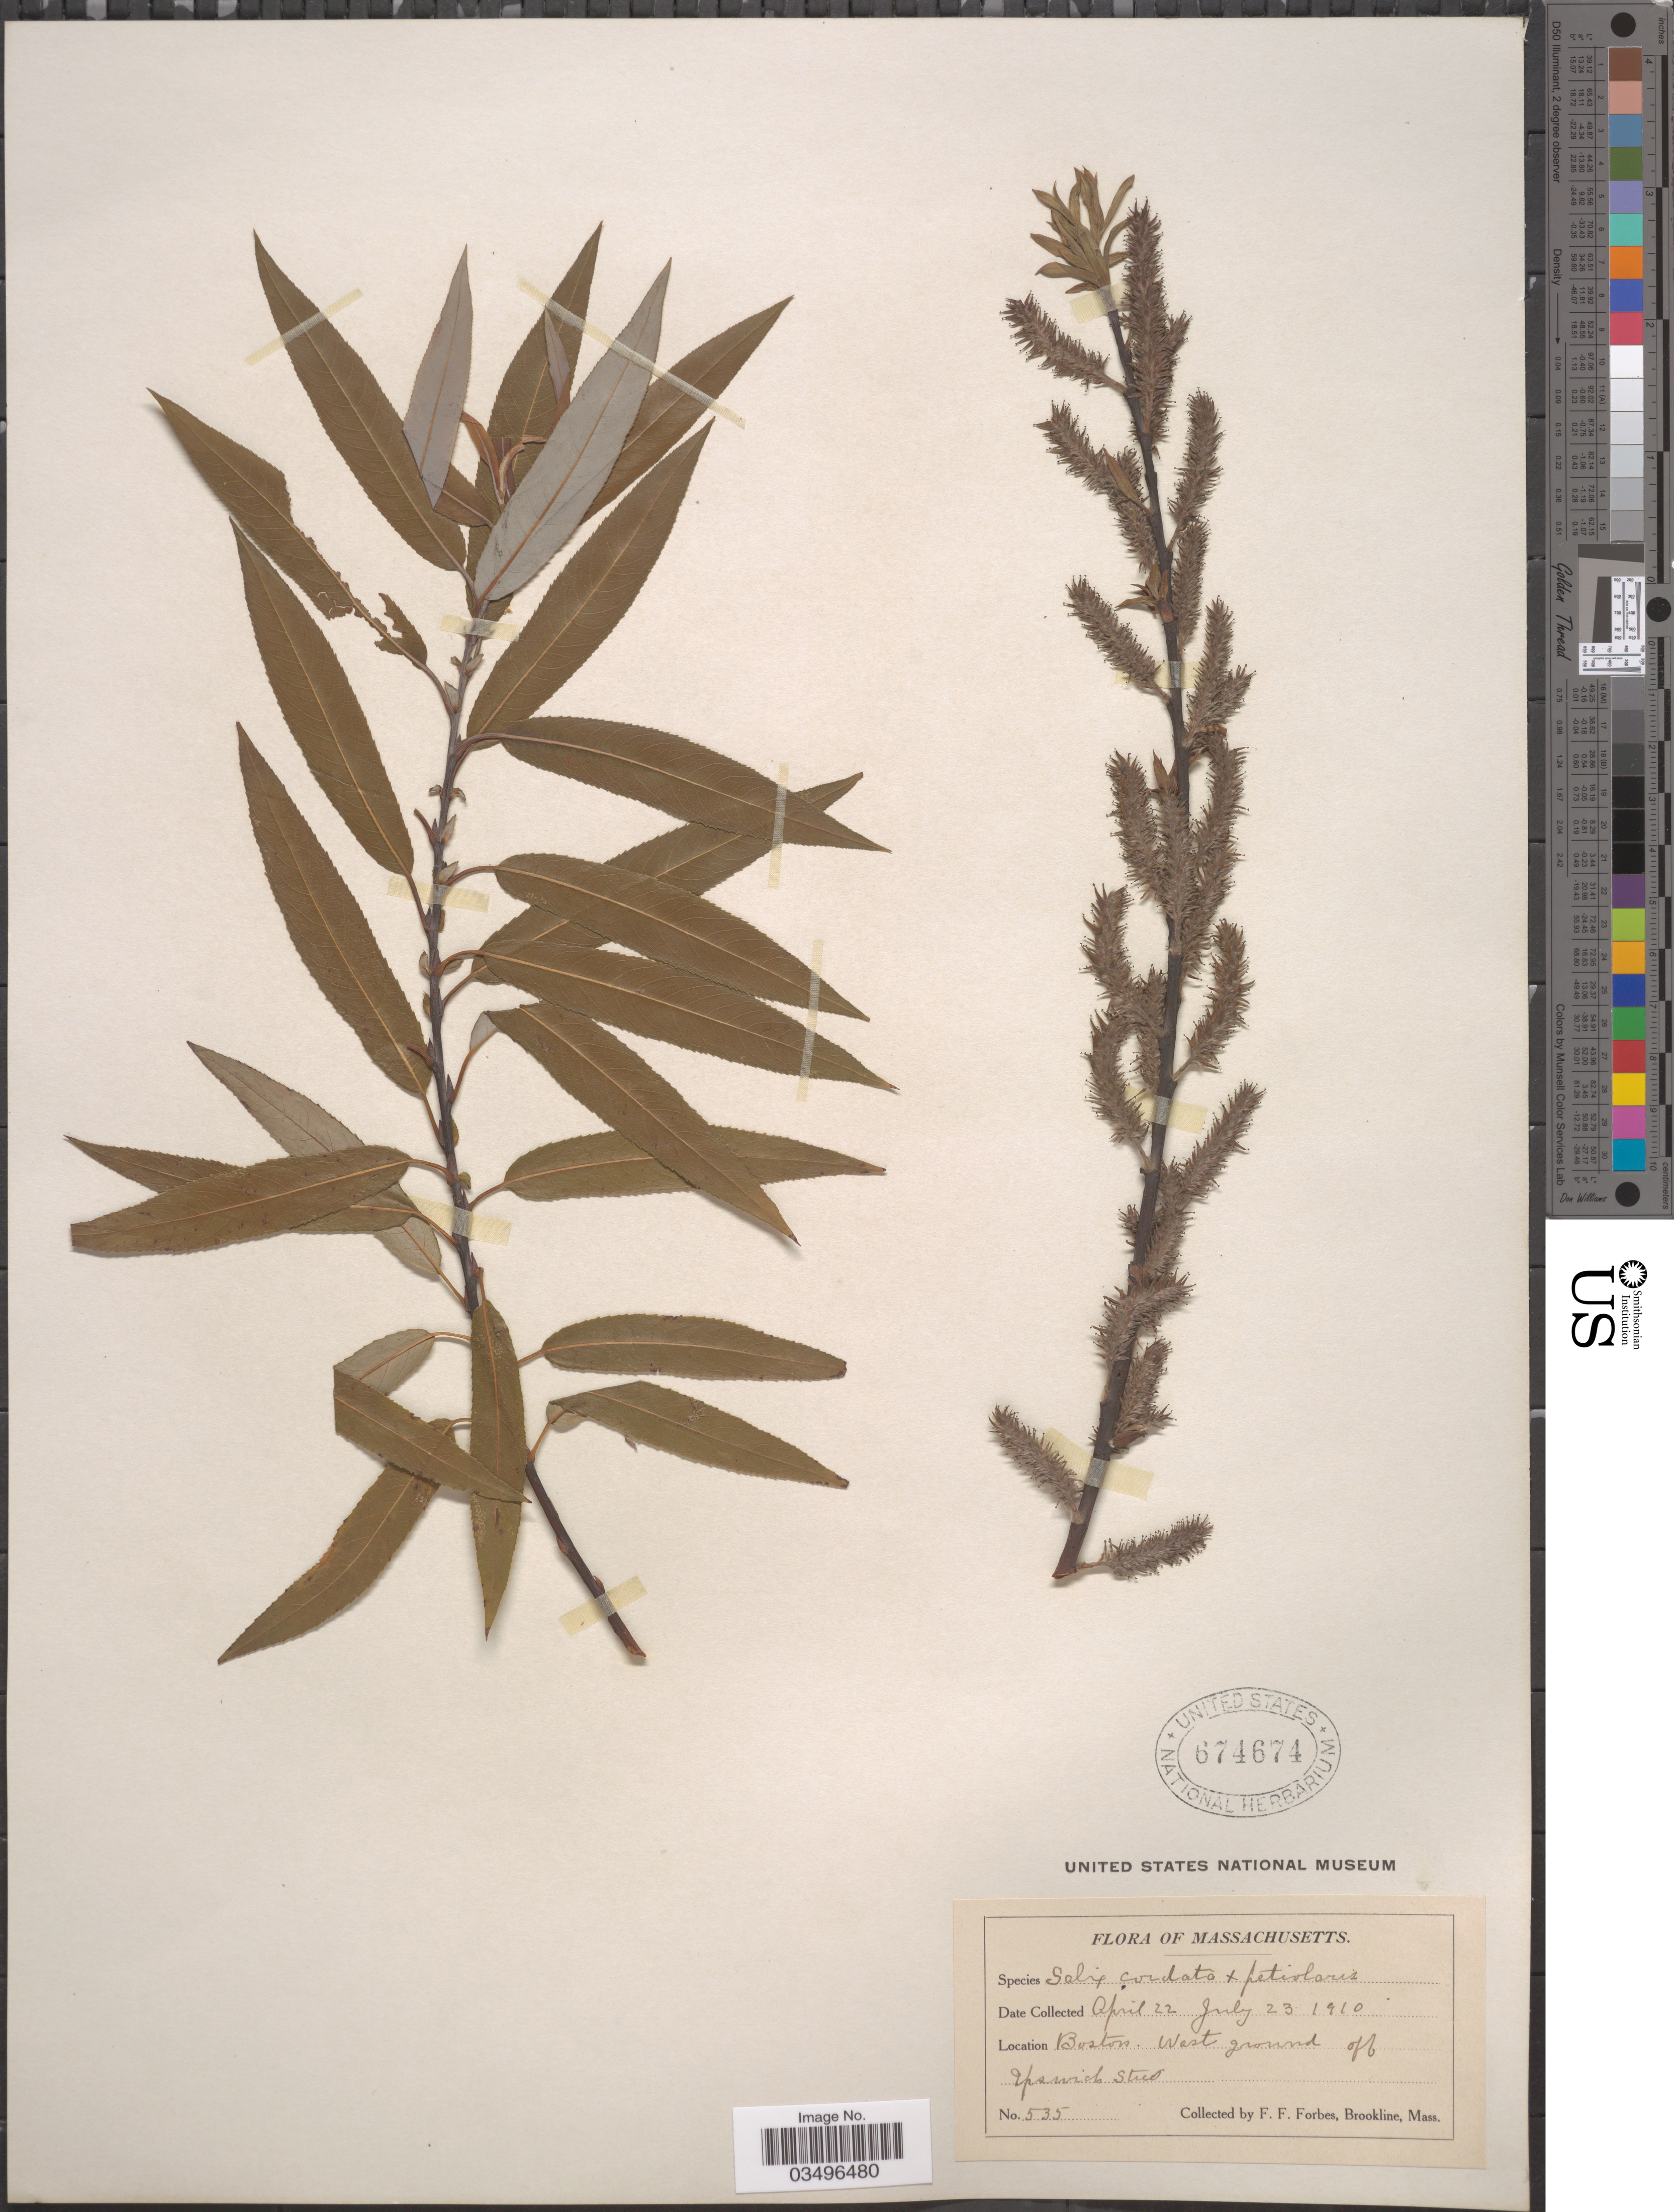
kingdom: Plantae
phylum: Tracheophyta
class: Magnoliopsida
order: Malpighiales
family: Salicaceae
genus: Salix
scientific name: Salix cordata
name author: Michx.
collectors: F. Forbes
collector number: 535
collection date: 1910-04-22/1910-07-23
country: United States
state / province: Massachusetts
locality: Boston. Waste ground off Ipswich street.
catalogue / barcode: US 674674